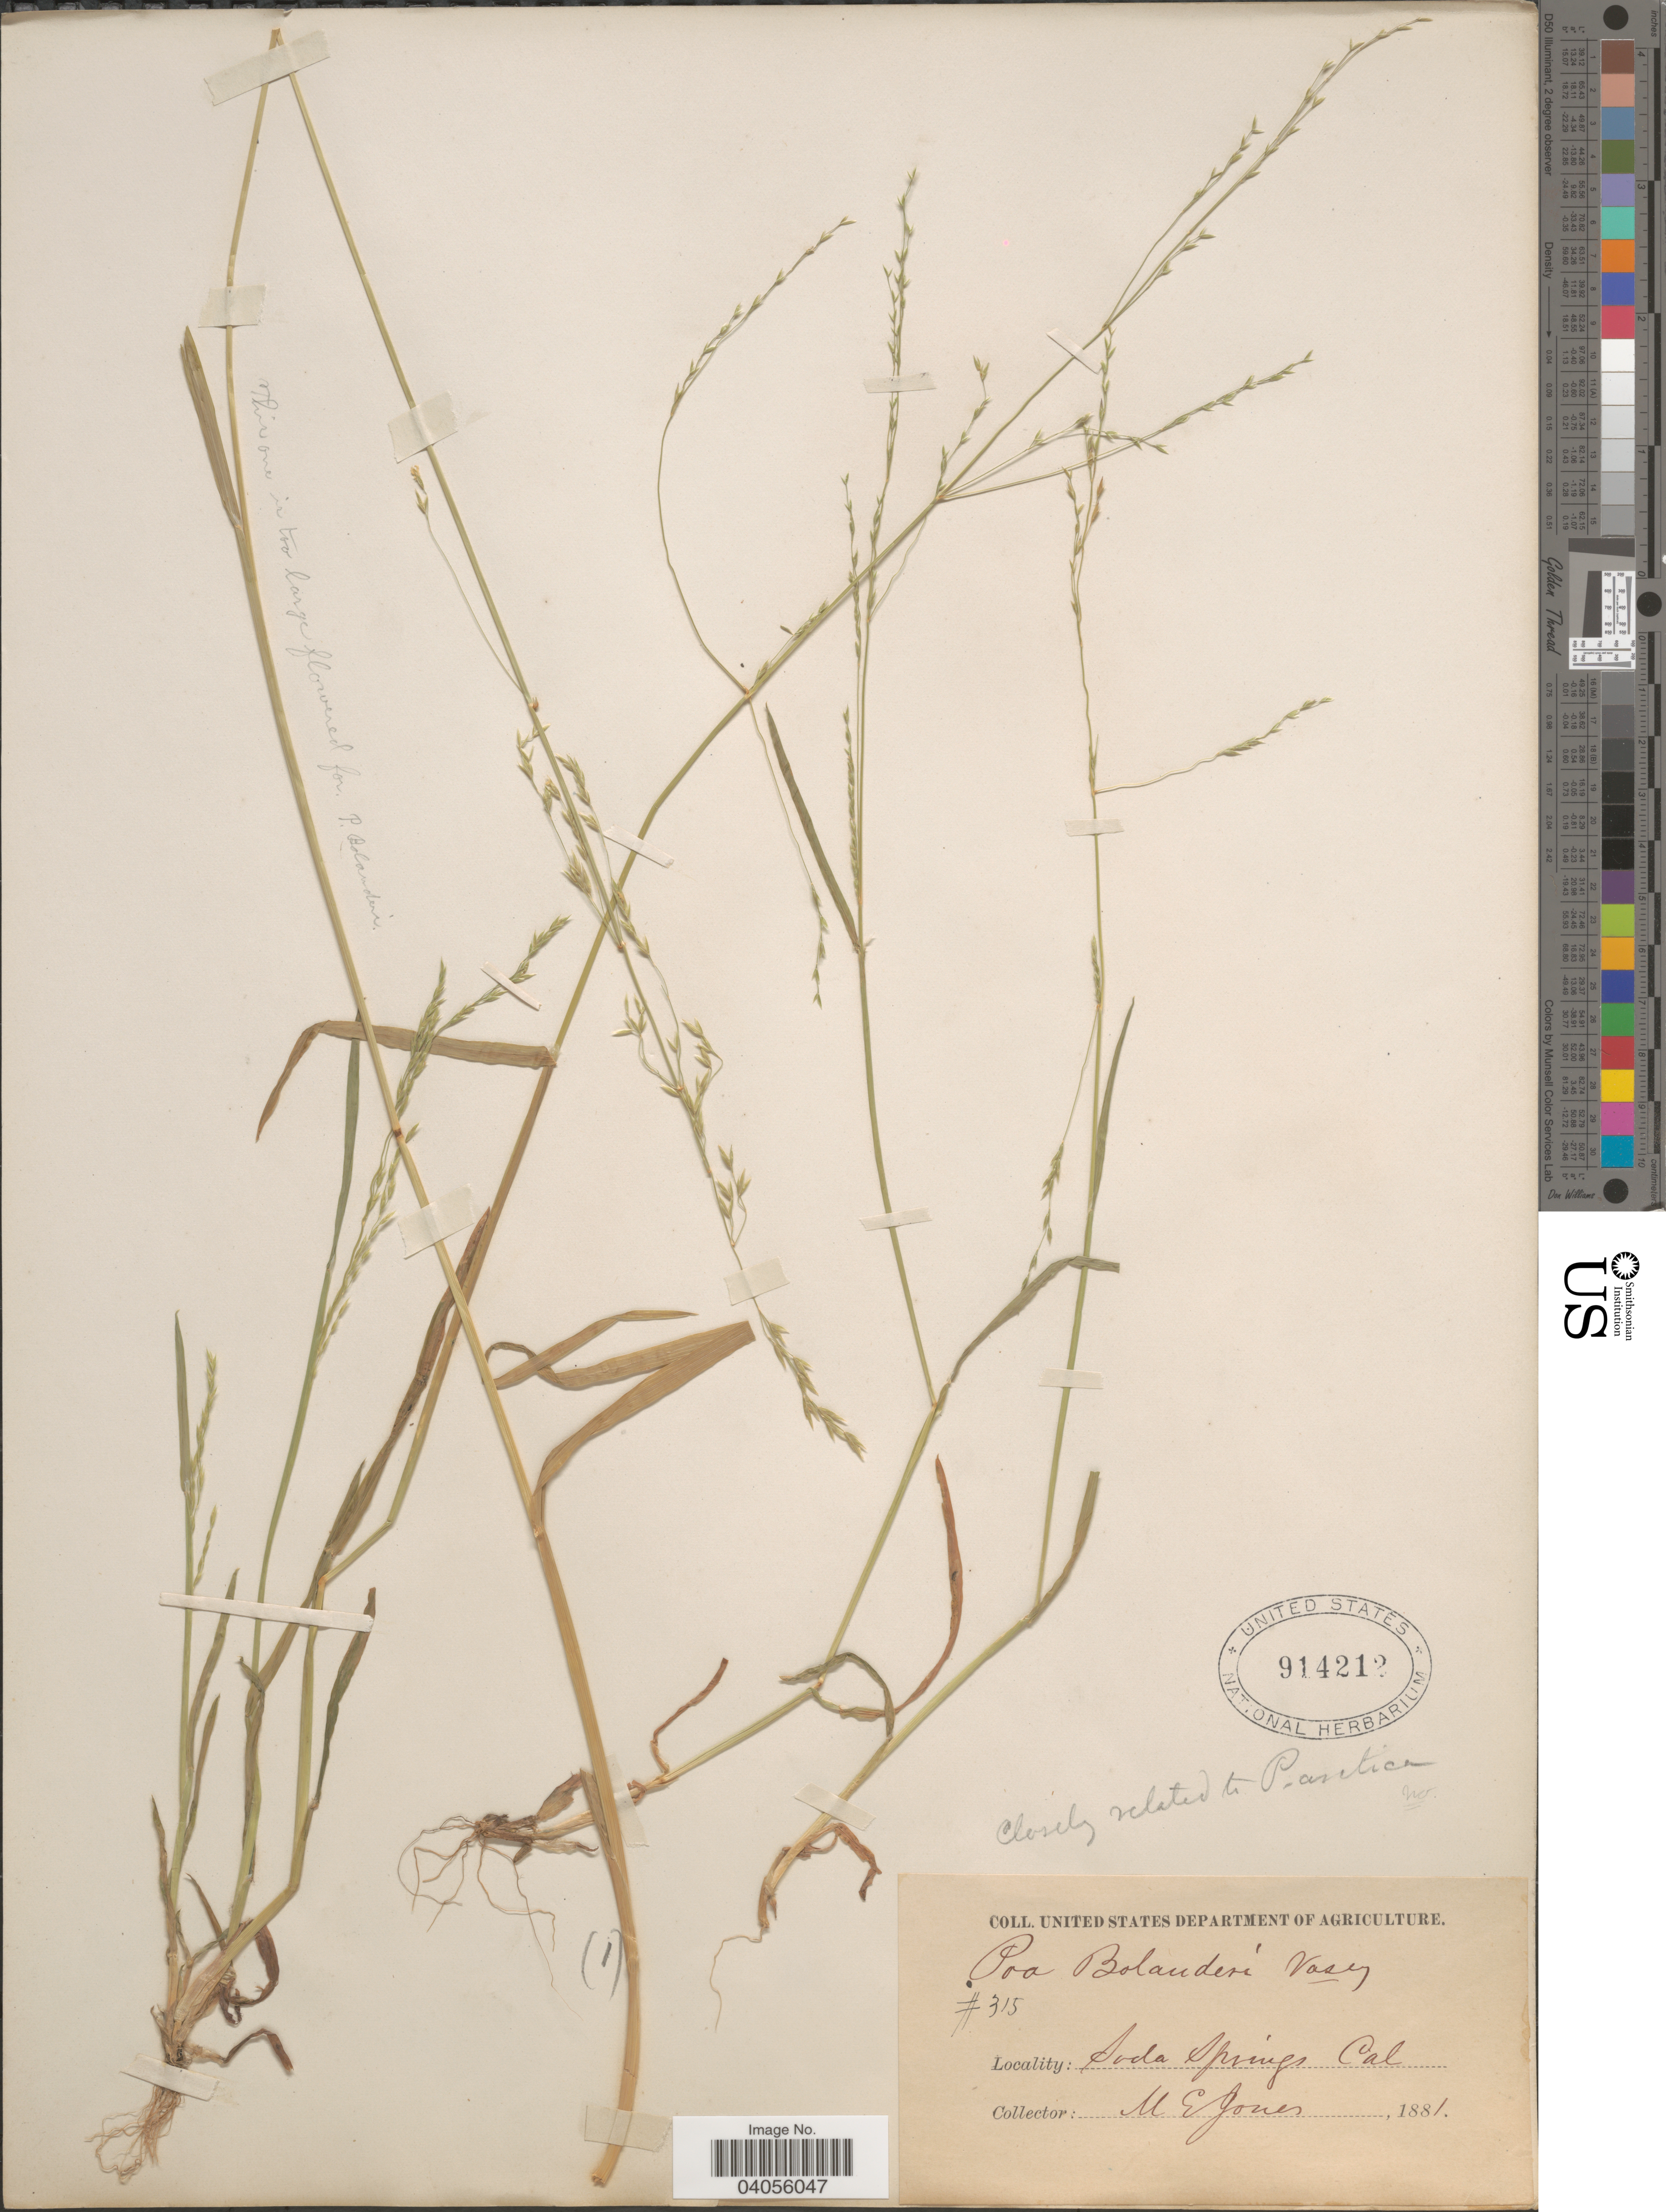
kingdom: Plantae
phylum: Tracheophyta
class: Liliopsida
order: Poales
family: Poaceae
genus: Poa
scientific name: Poa bolanderi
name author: Vasey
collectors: M. E. Jones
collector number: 315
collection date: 1881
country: United States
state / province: California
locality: Soda Springs.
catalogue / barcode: US 914212